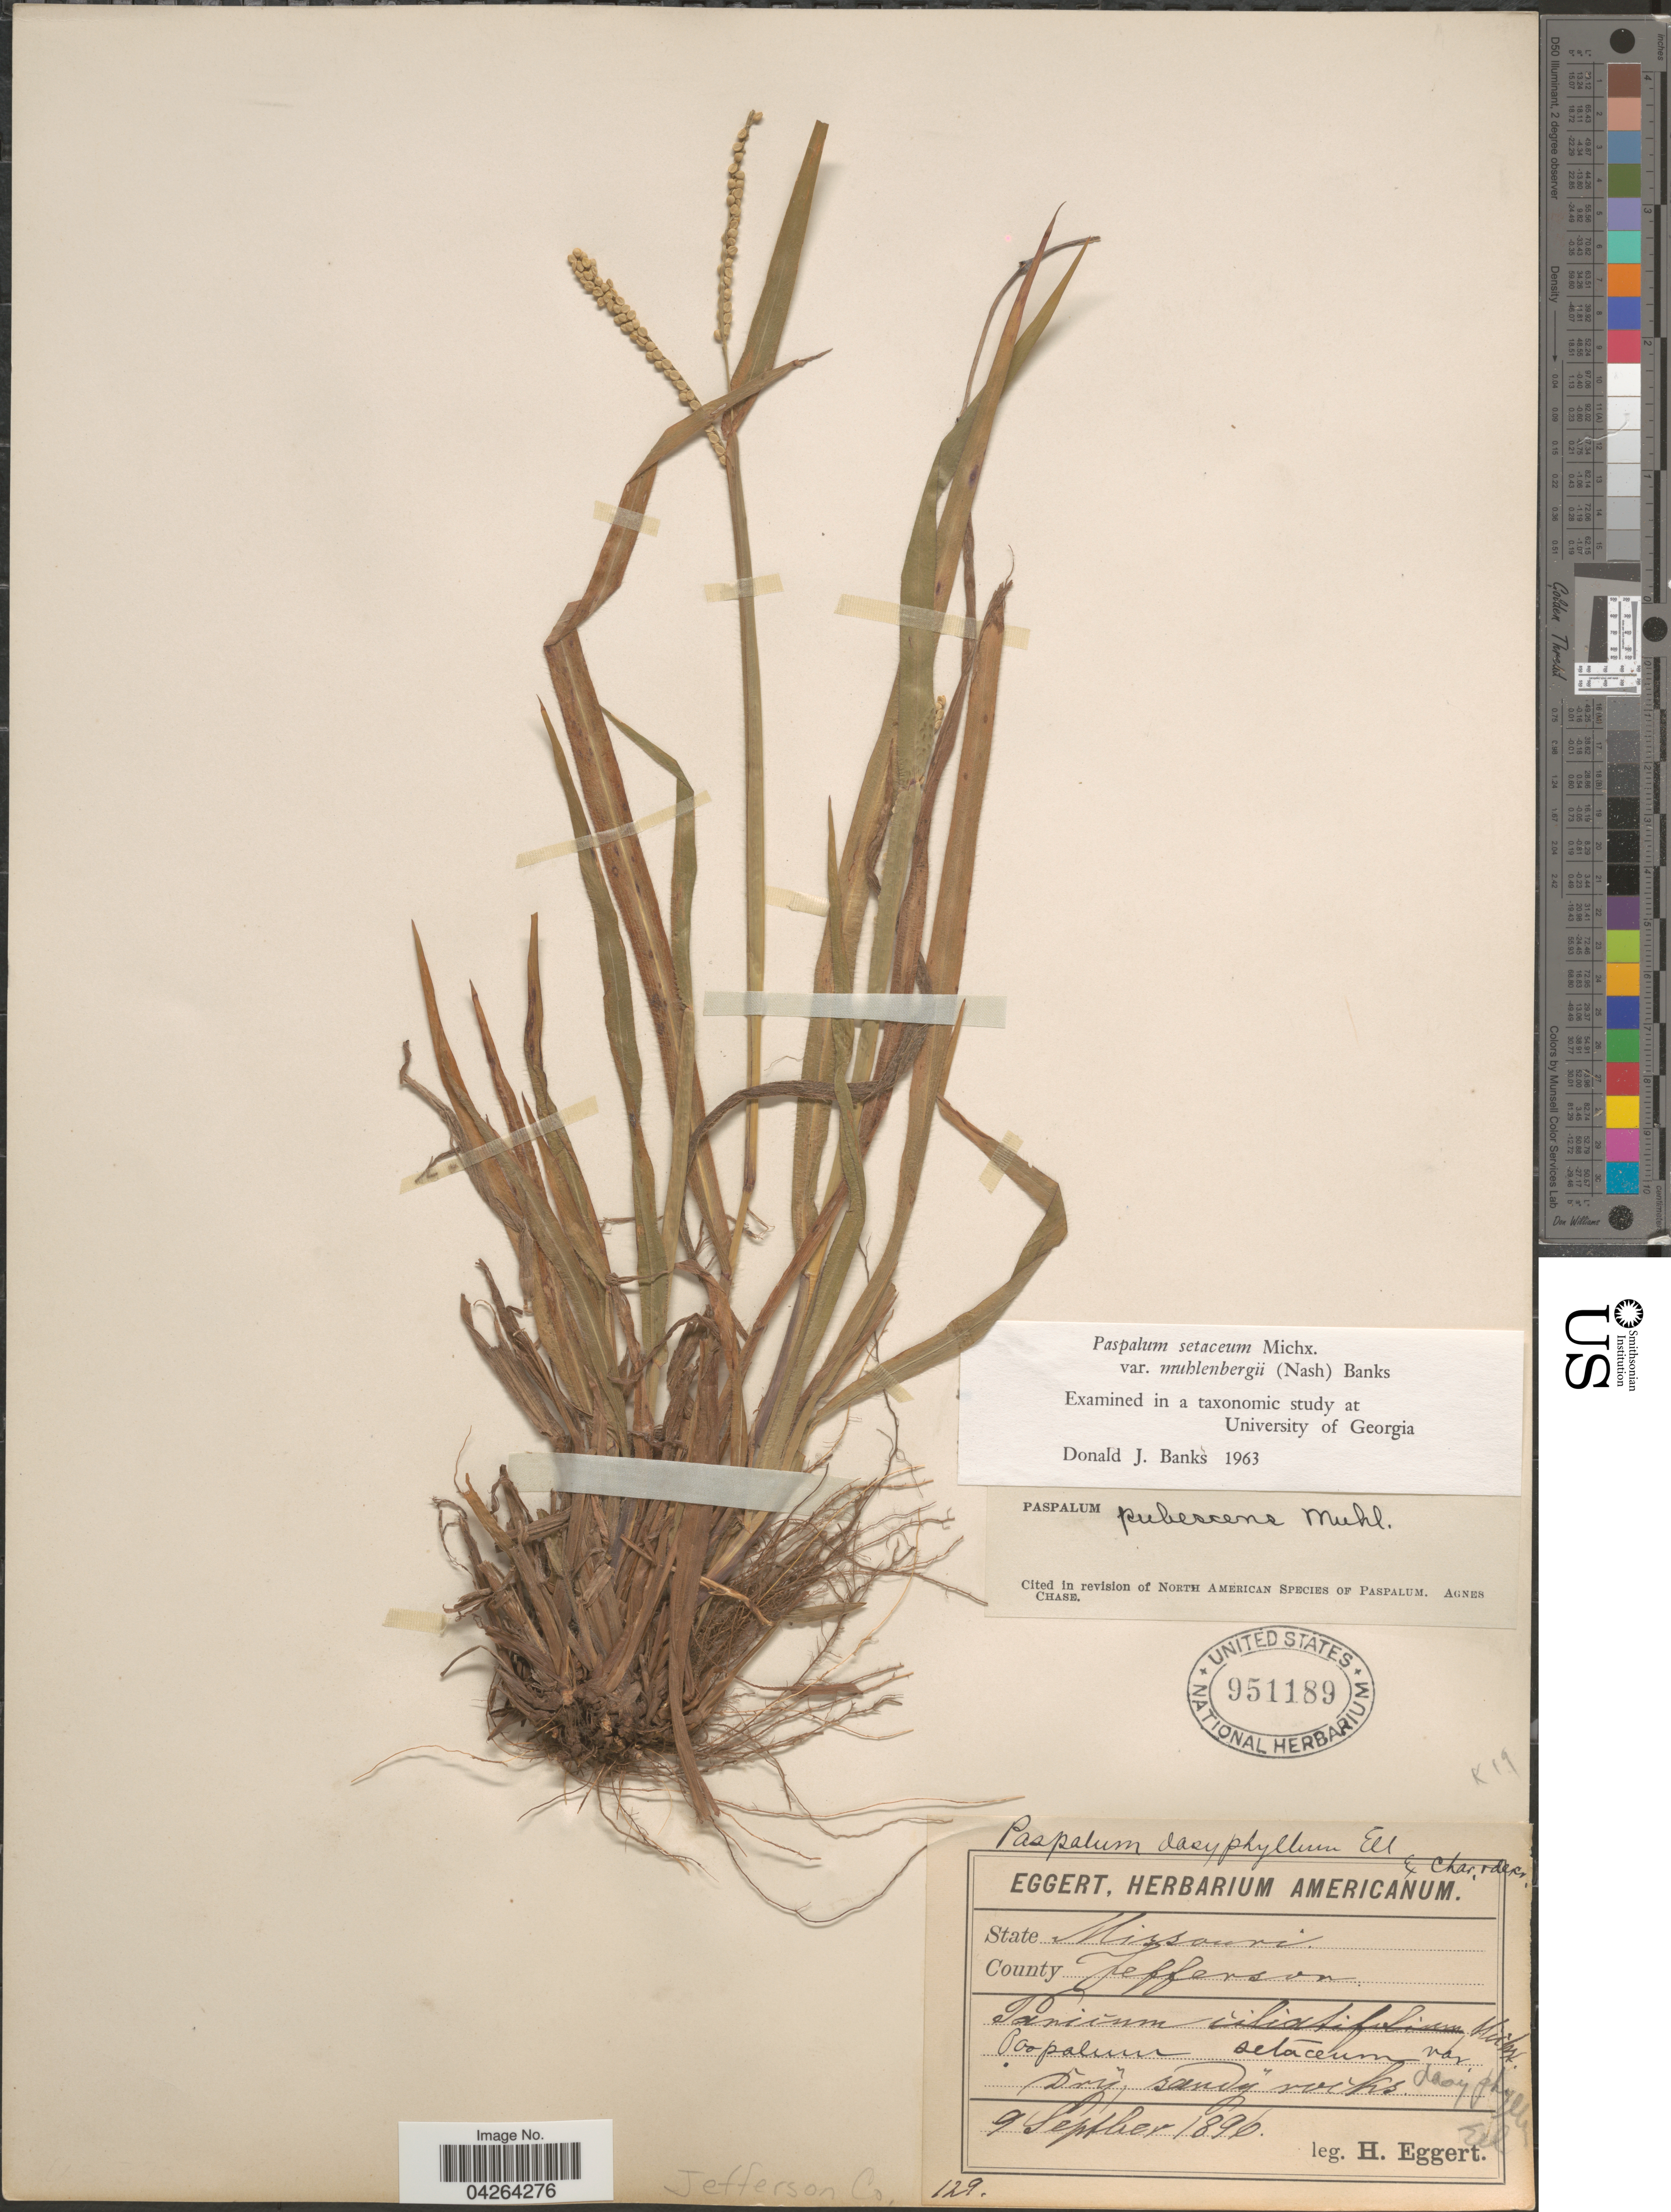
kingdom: Plantae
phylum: Tracheophyta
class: Liliopsida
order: Poales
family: Poaceae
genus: Paspalum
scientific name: Paspalum setaceum var. muhlenbergii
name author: (Nash) D.J. Banks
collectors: H. Eggert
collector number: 129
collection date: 1896-09-09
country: United States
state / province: Missouri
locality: County Jefferson.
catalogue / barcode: US 951189